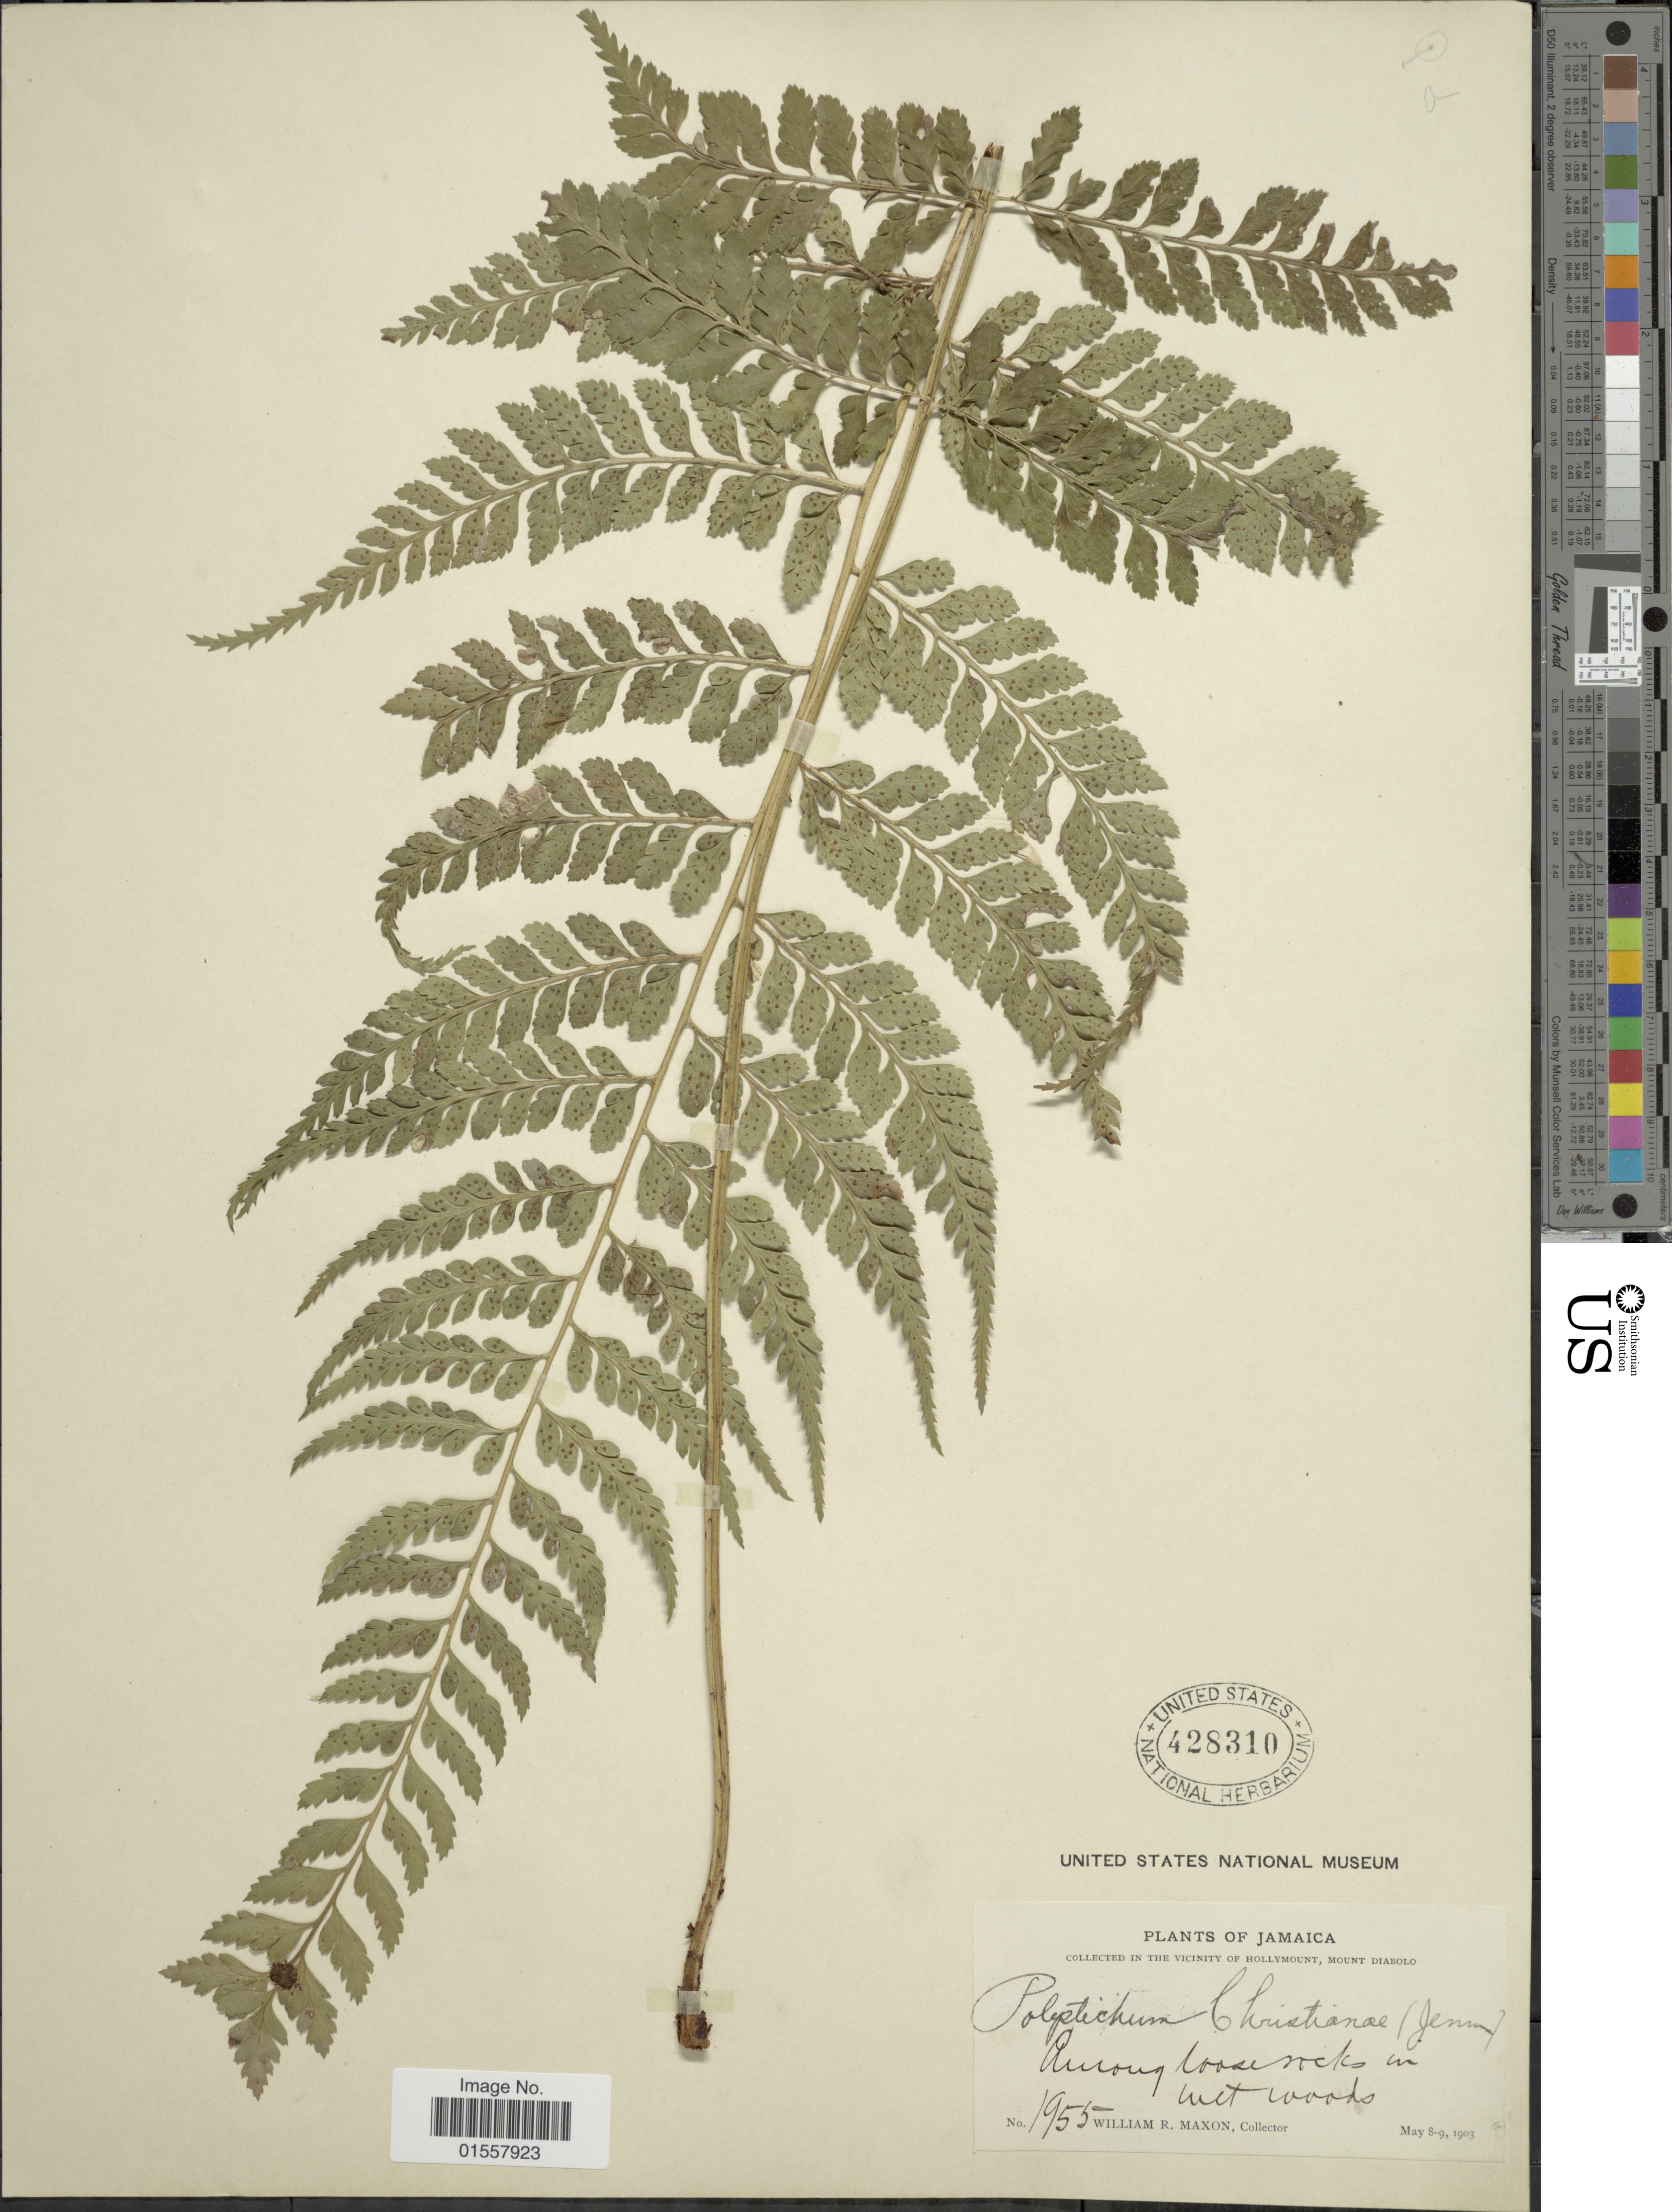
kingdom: Plantae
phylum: Tracheophyta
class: Polypodiopsida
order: Polypodiales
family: Dryopteridaceae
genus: Polystichum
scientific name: Polystichum christianae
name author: (Jenman) Underw. & Maxon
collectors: W. R. Maxon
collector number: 1955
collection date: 1903-05-08/1903-05-09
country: Jamaica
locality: Vicinity of Hollymount, Mount Diablo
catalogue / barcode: US 428310